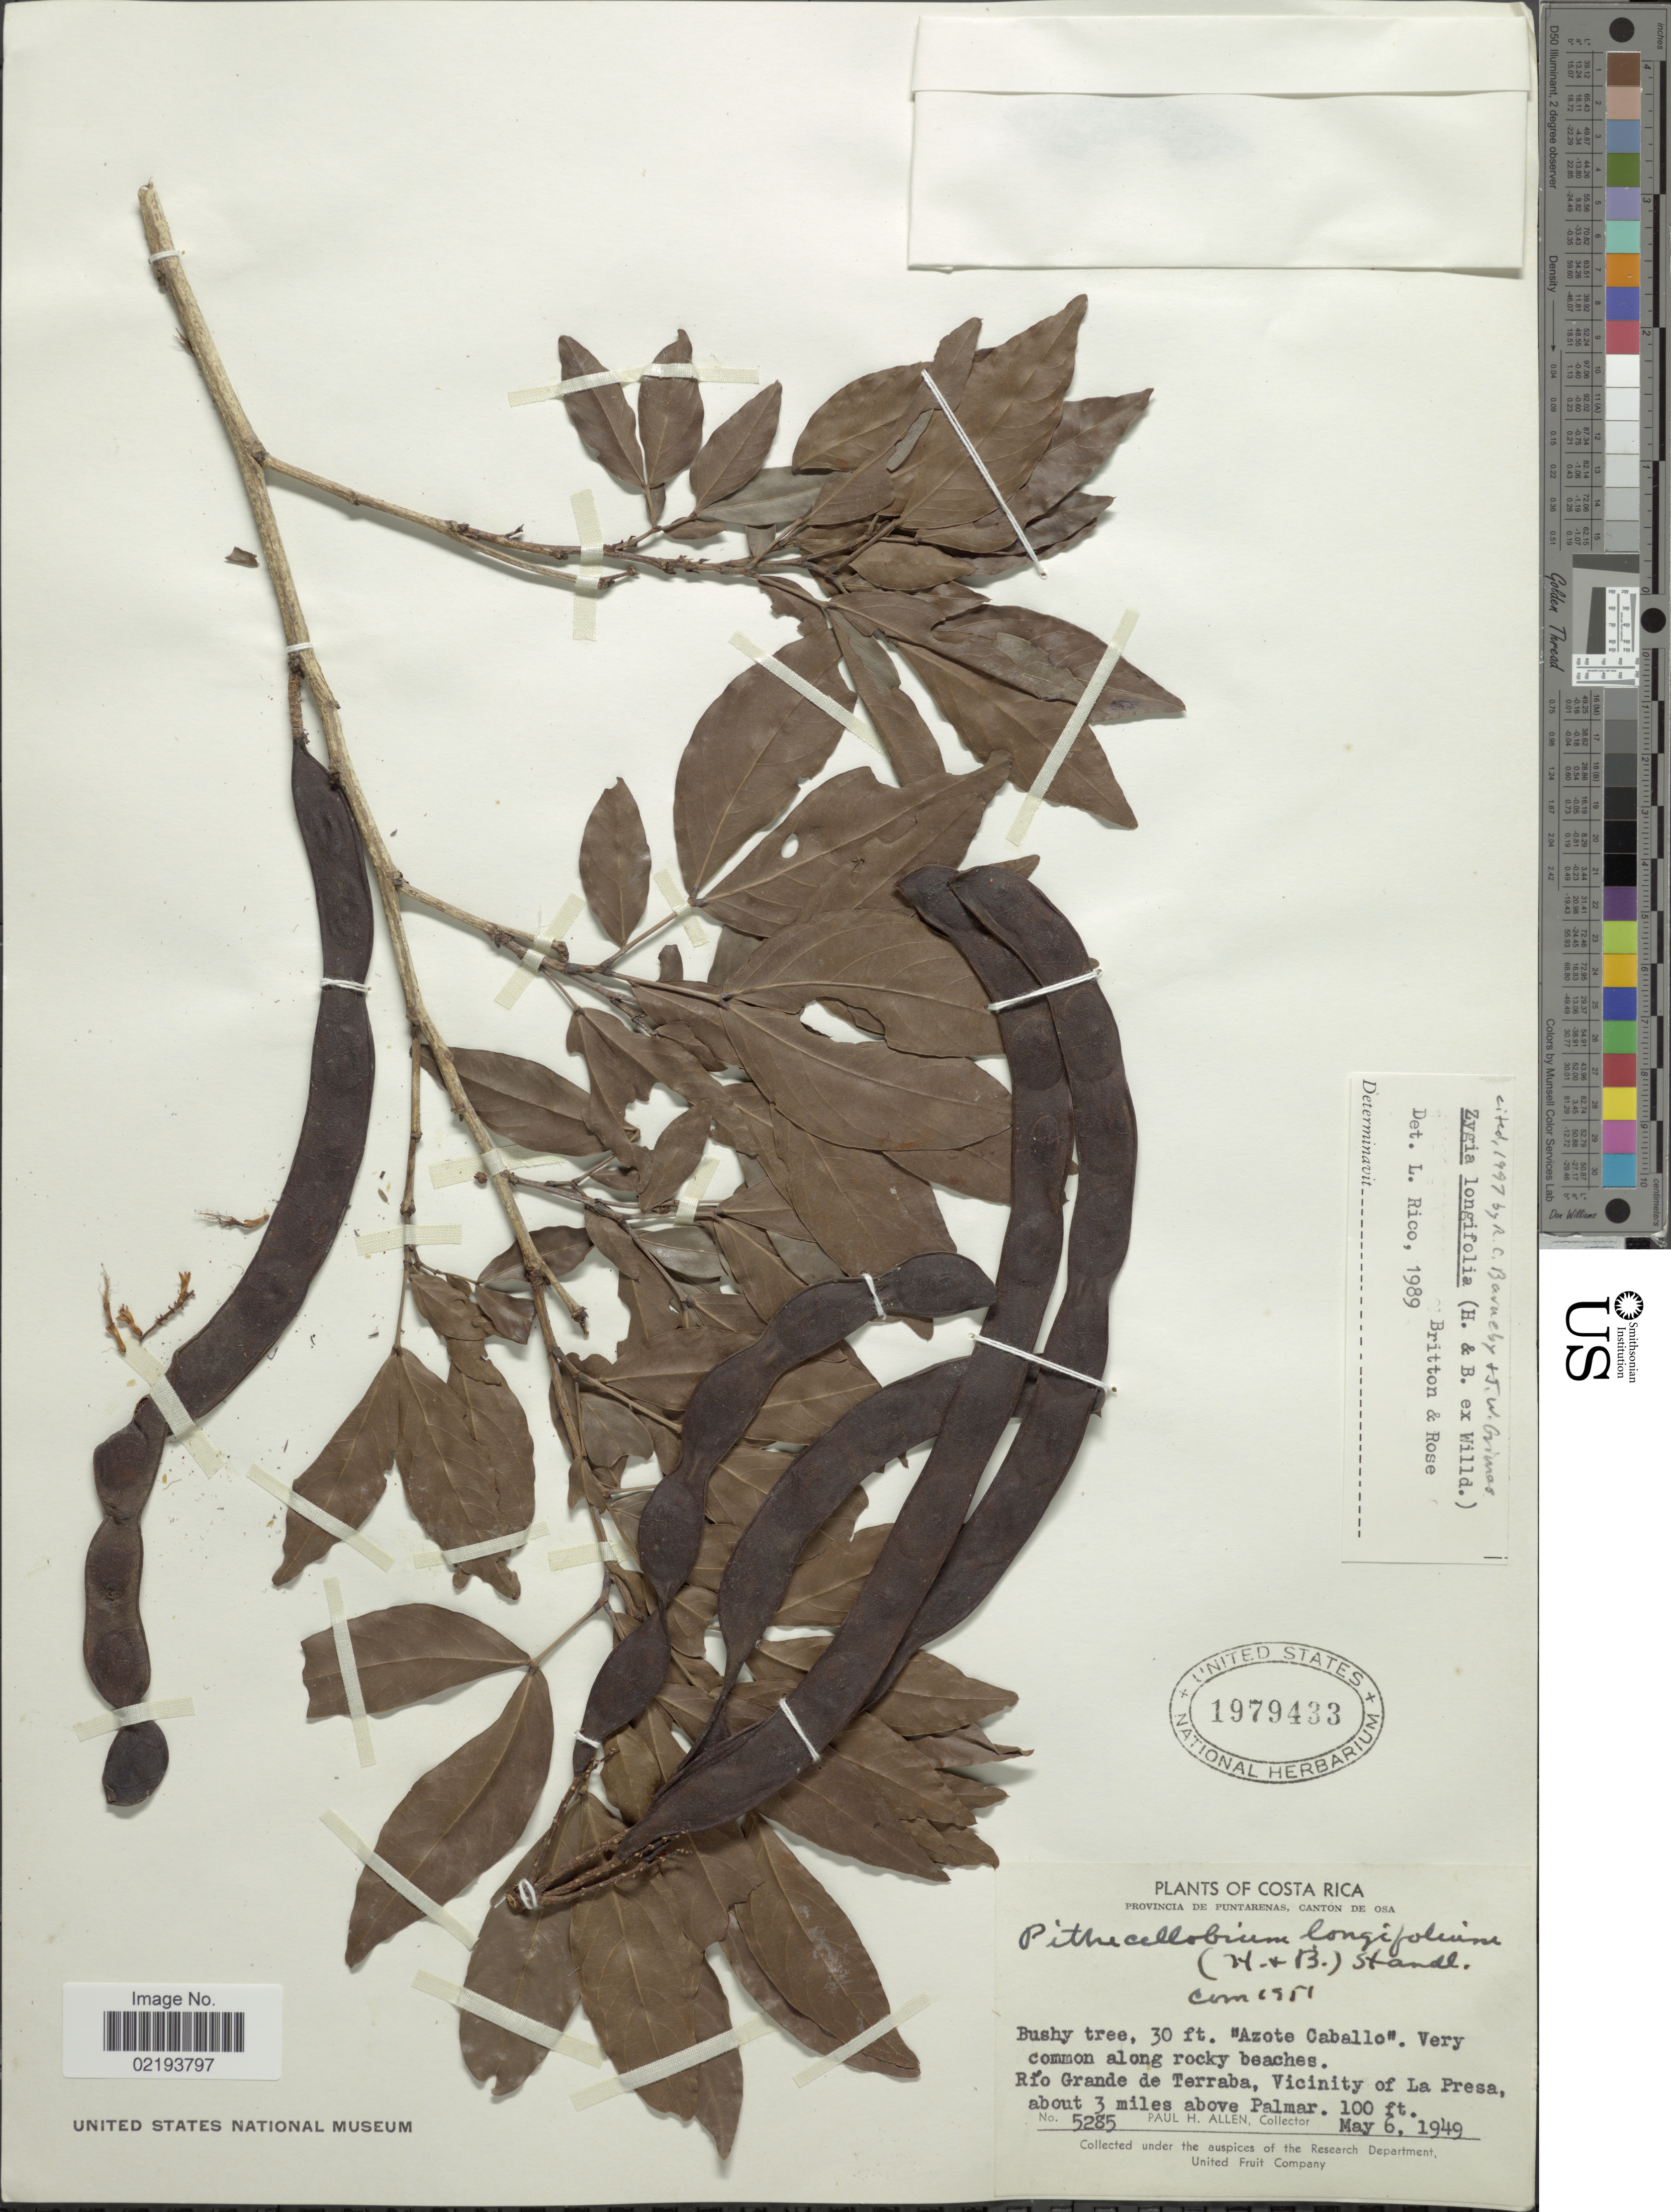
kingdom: Plantae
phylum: Tracheophyta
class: Magnoliopsida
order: Fabales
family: Fabaceae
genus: Zygia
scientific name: Zygia longifolia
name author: (Willd.) Britton & Rose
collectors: P. H. Allen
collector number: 5285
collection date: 1949-05-06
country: Costa Rica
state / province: Puntarenas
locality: Canton de Osa, 'Azote Caballo'. Very common along rocky beaches. Río Grande de terraba, Vicinity of La Presa, about 3 miles above Palmar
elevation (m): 30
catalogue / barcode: US 1979433